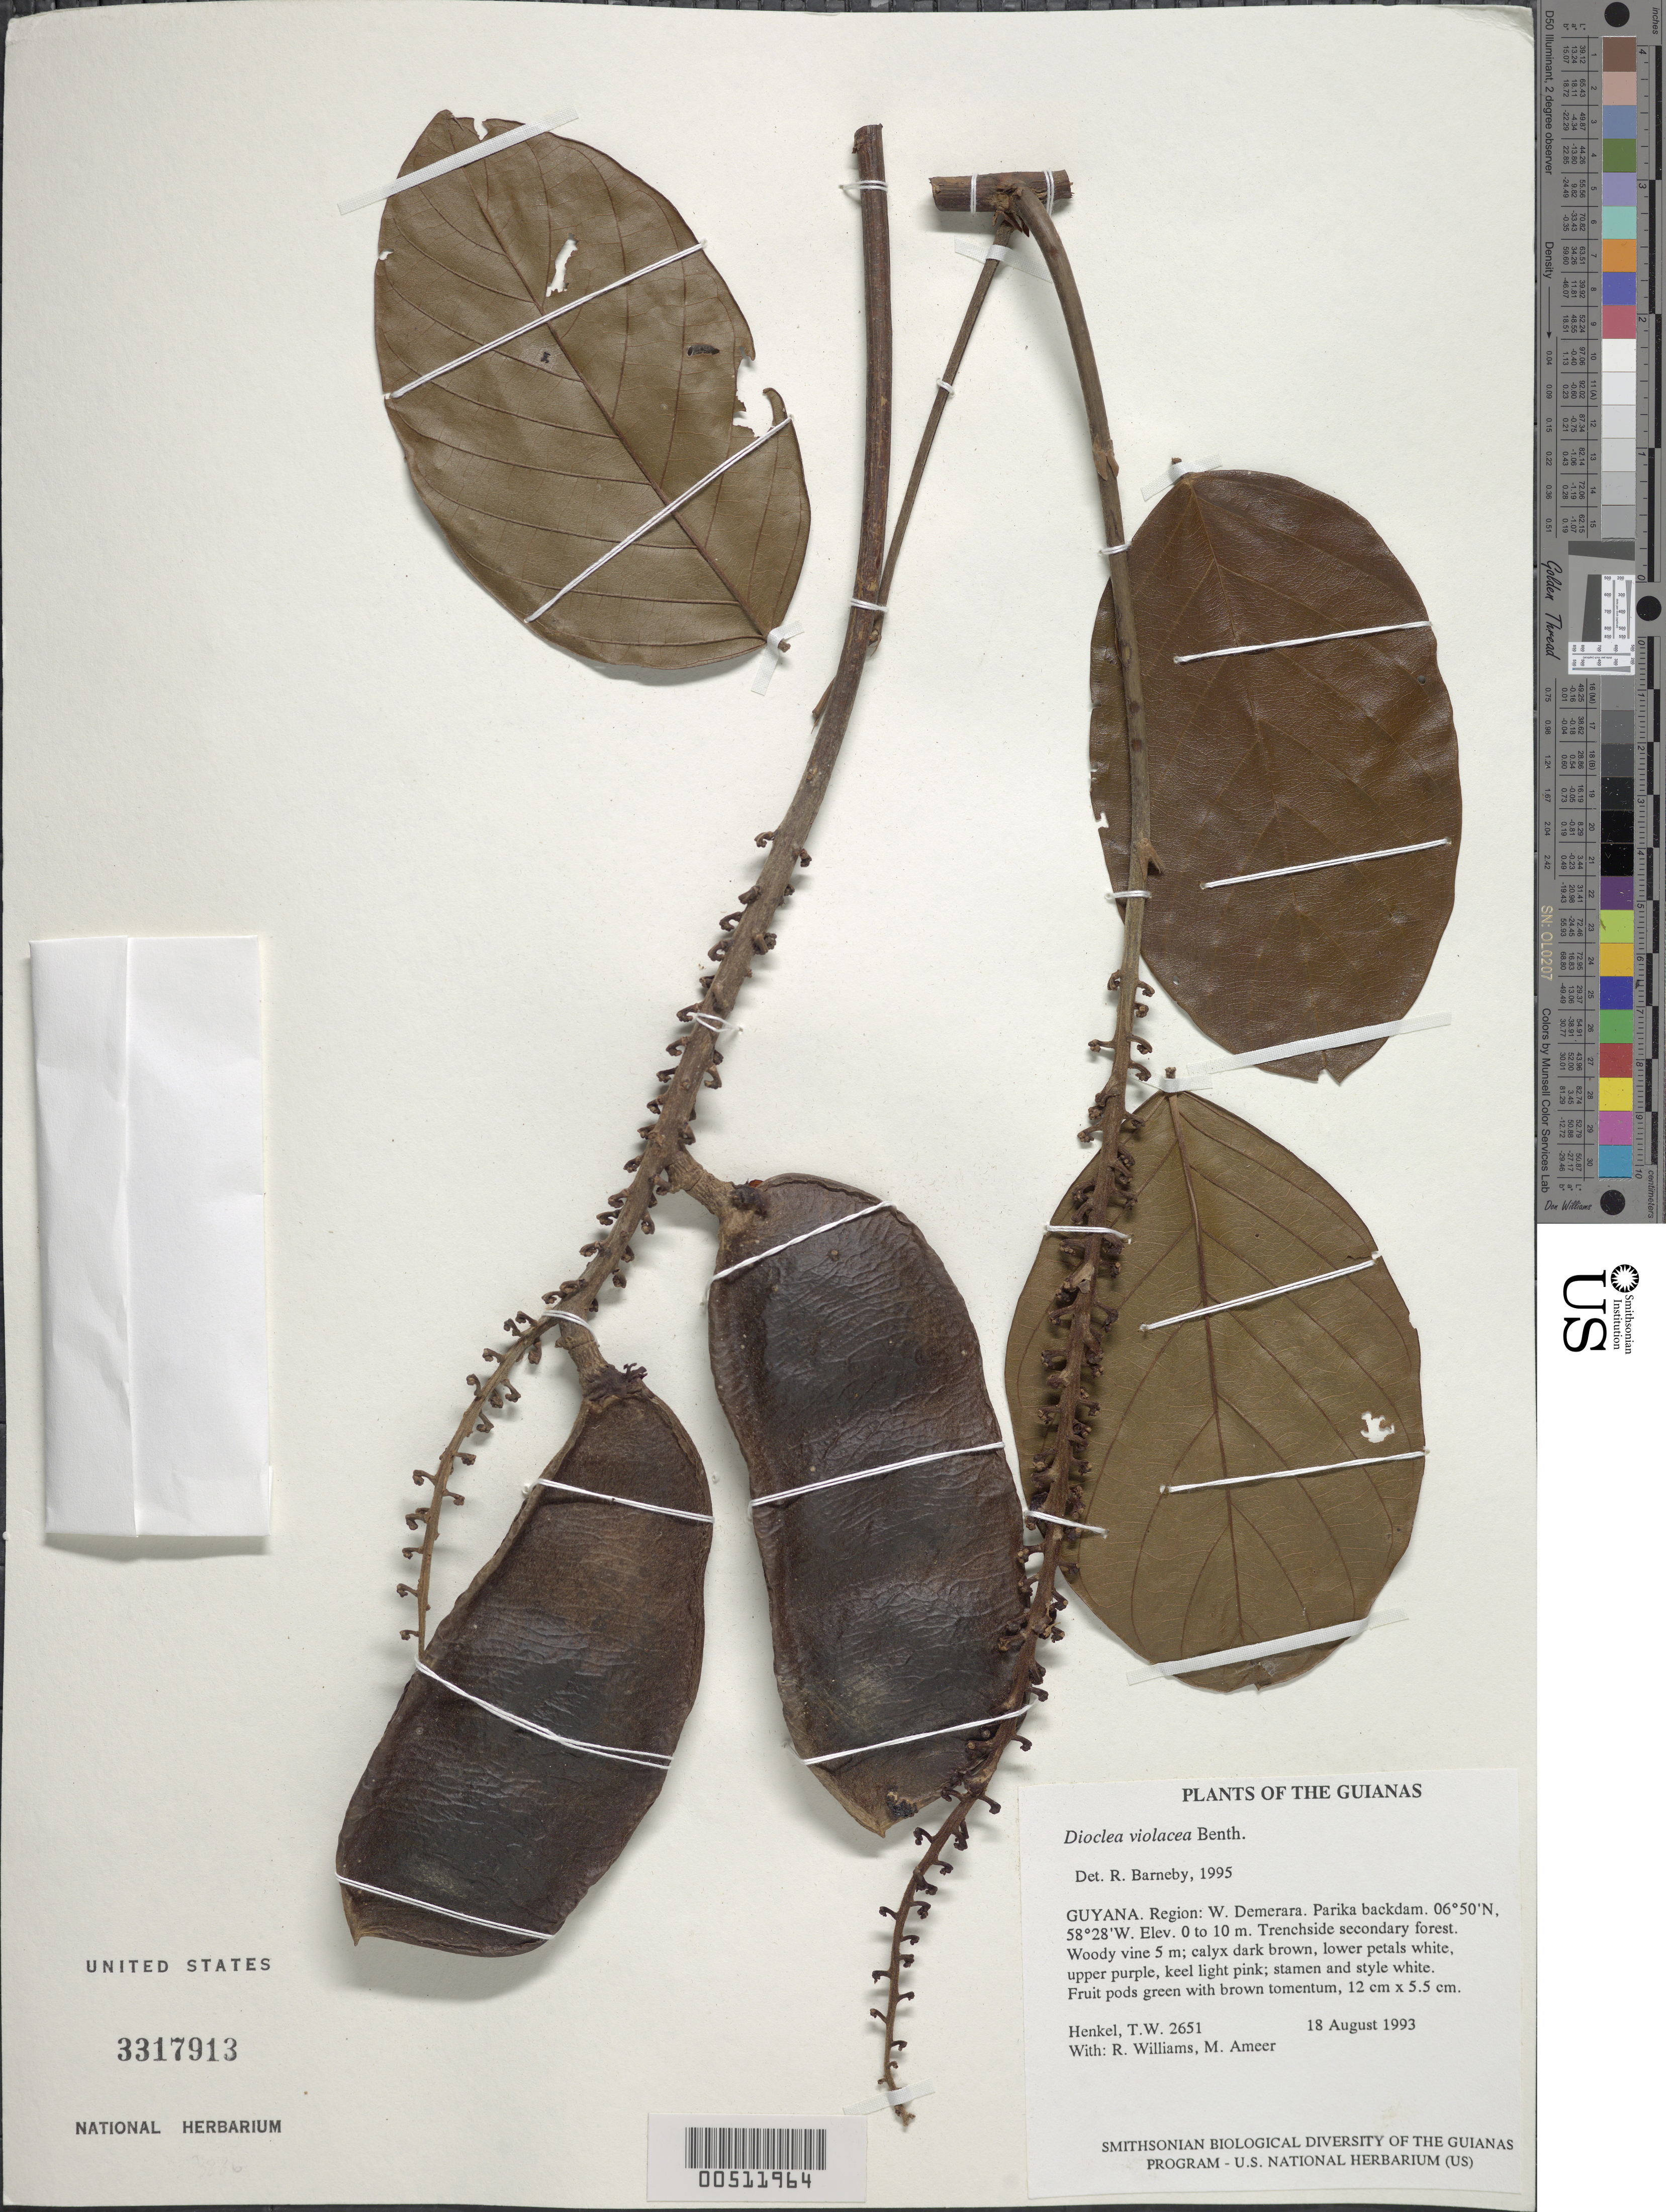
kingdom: Plantae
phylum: Tracheophyta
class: Magnoliopsida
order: Fabales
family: Fabaceae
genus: Macropsychanthus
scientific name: Macropsychanthus violaceus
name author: (Mart. ex Benth.) L.P. Queiroz & Snak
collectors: T. Henkel, R. Williams & M. Ameer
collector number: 2651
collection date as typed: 18 August 1993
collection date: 1993-08-18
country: Guyana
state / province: Essequibo Isl-W. Demerara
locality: Parika backdam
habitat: Trenchside secondary forest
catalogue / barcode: US 3317913